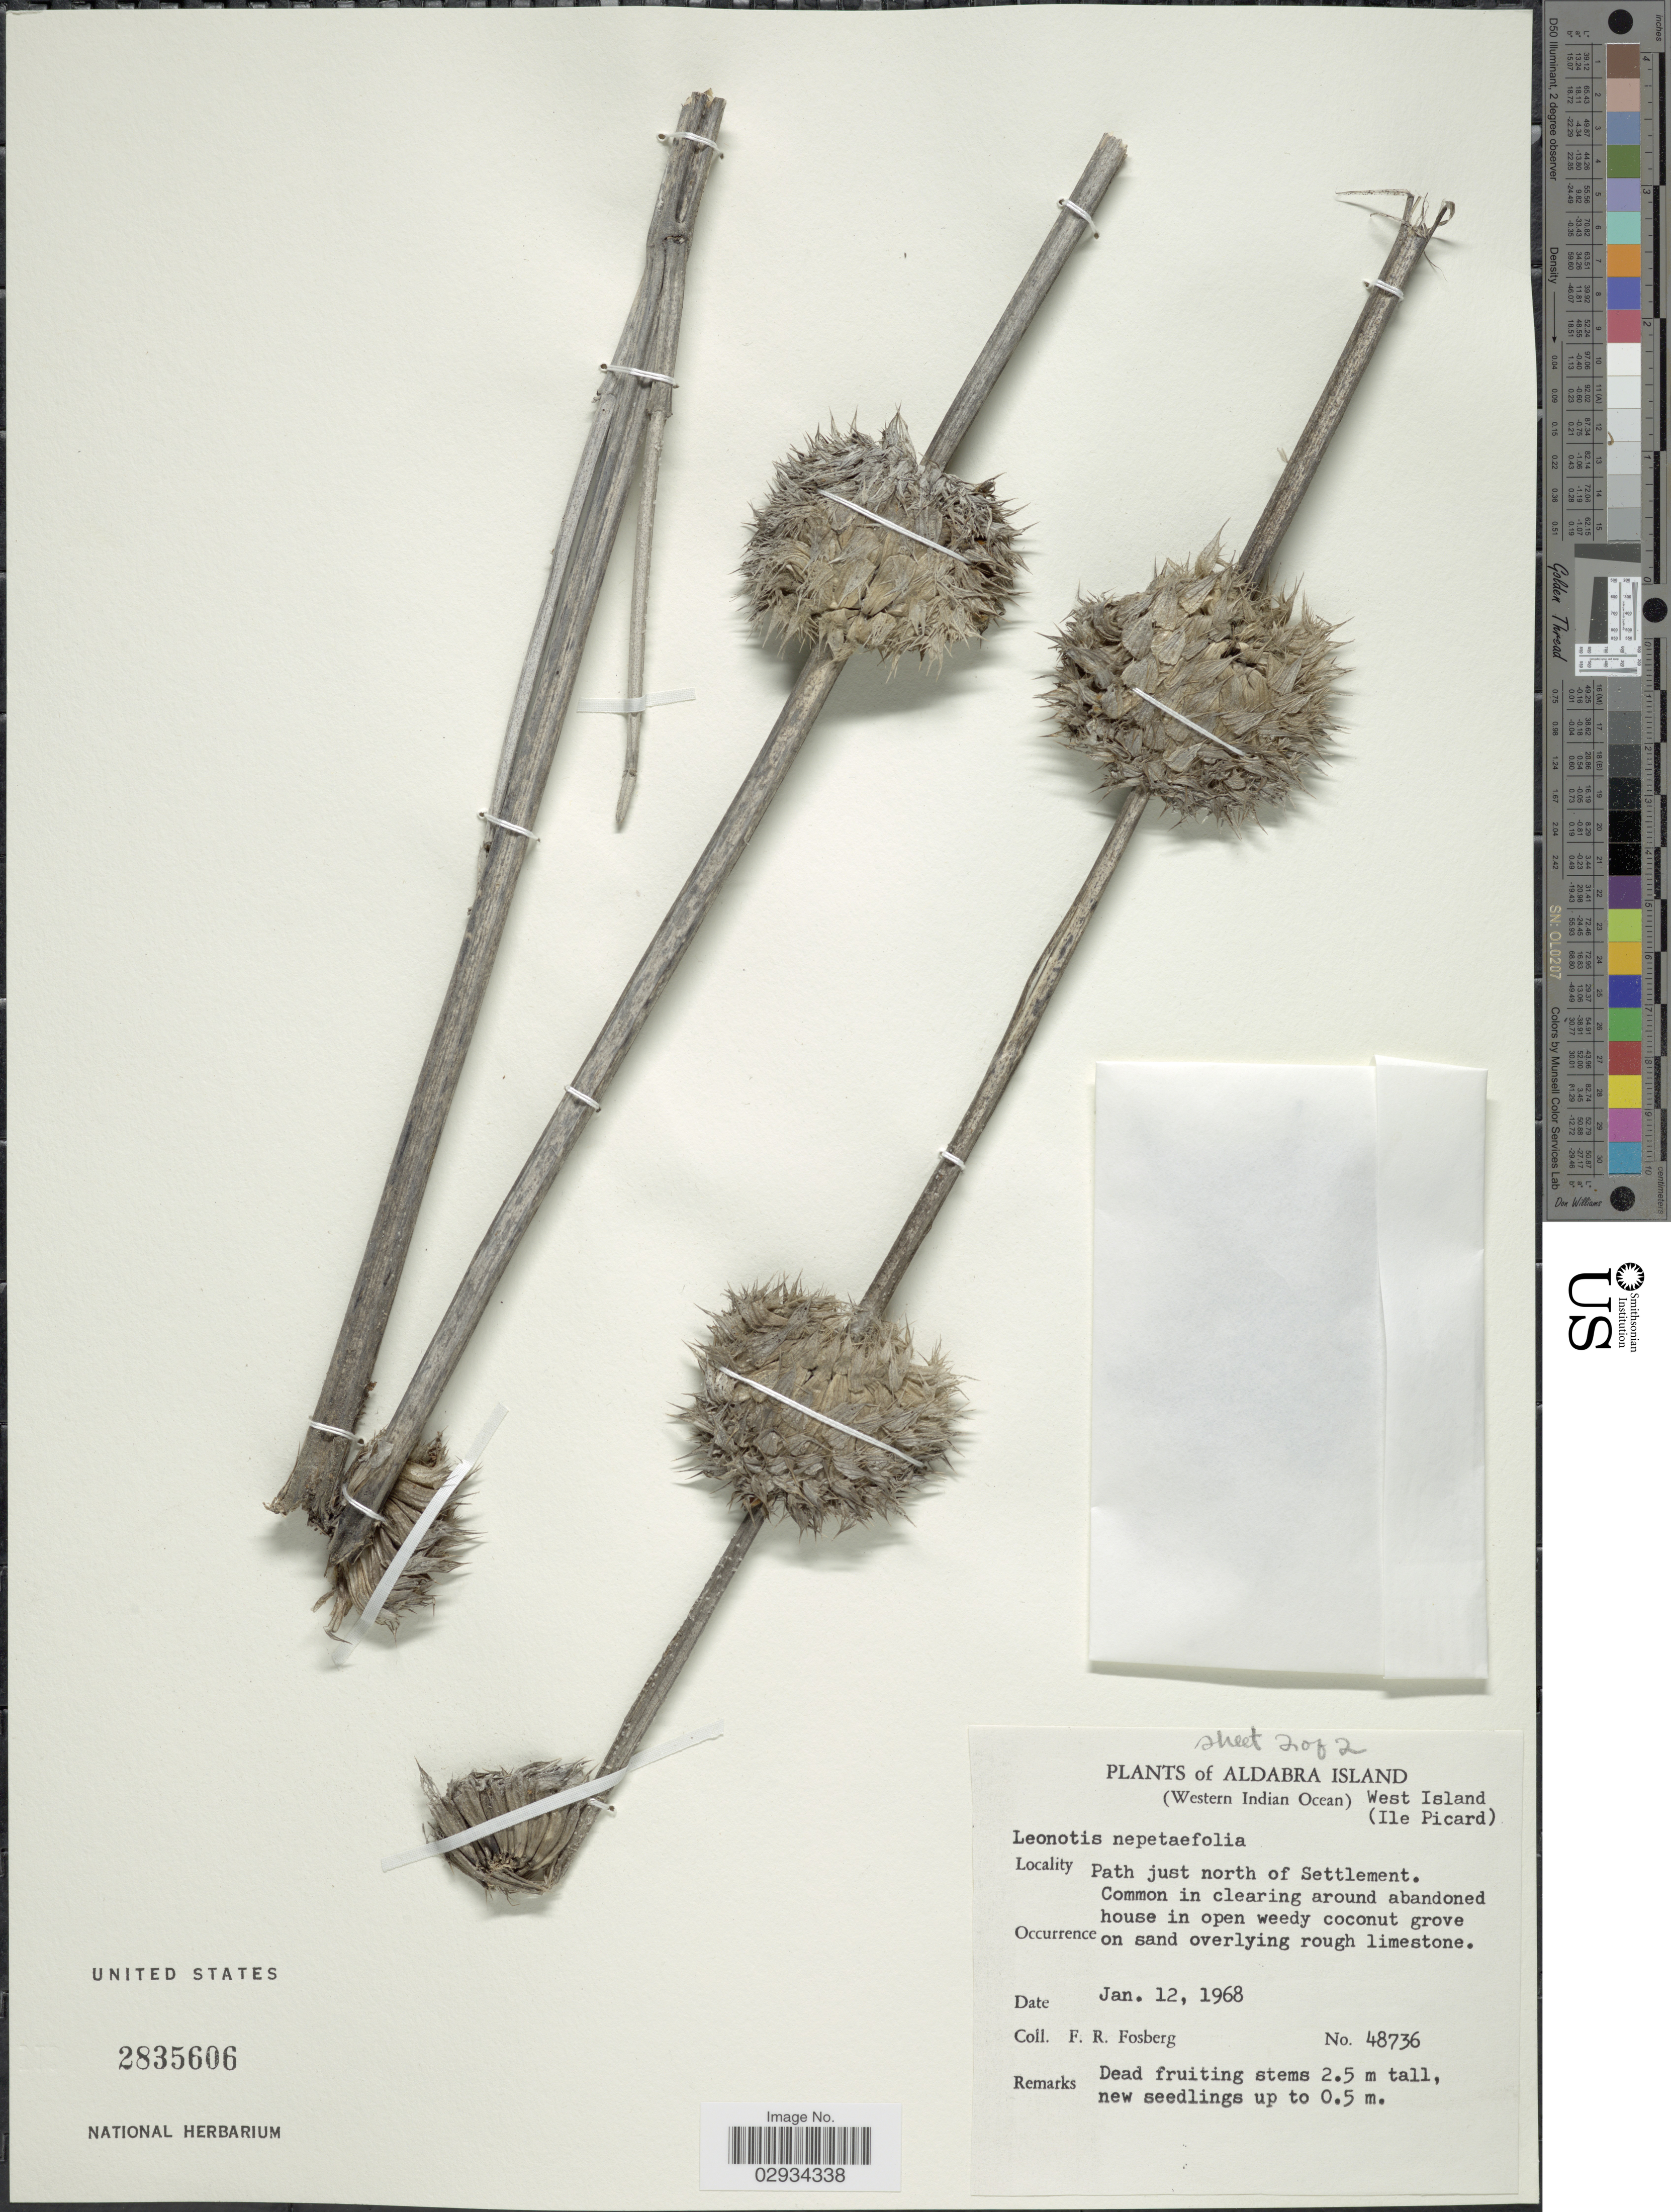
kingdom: Plantae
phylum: Tracheophyta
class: Magnoliopsida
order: Lamiales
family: Lamiaceae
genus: Leonotis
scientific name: Leonotis nepetifolia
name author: (L.) R. Br.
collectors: F. R. Fosberg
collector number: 48736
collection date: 1968-01-12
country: Seychelles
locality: Aldabra Island. (Western Indian Ocean). West Island (Ile Picard). Path just north of Settlement.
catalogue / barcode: US 2835606